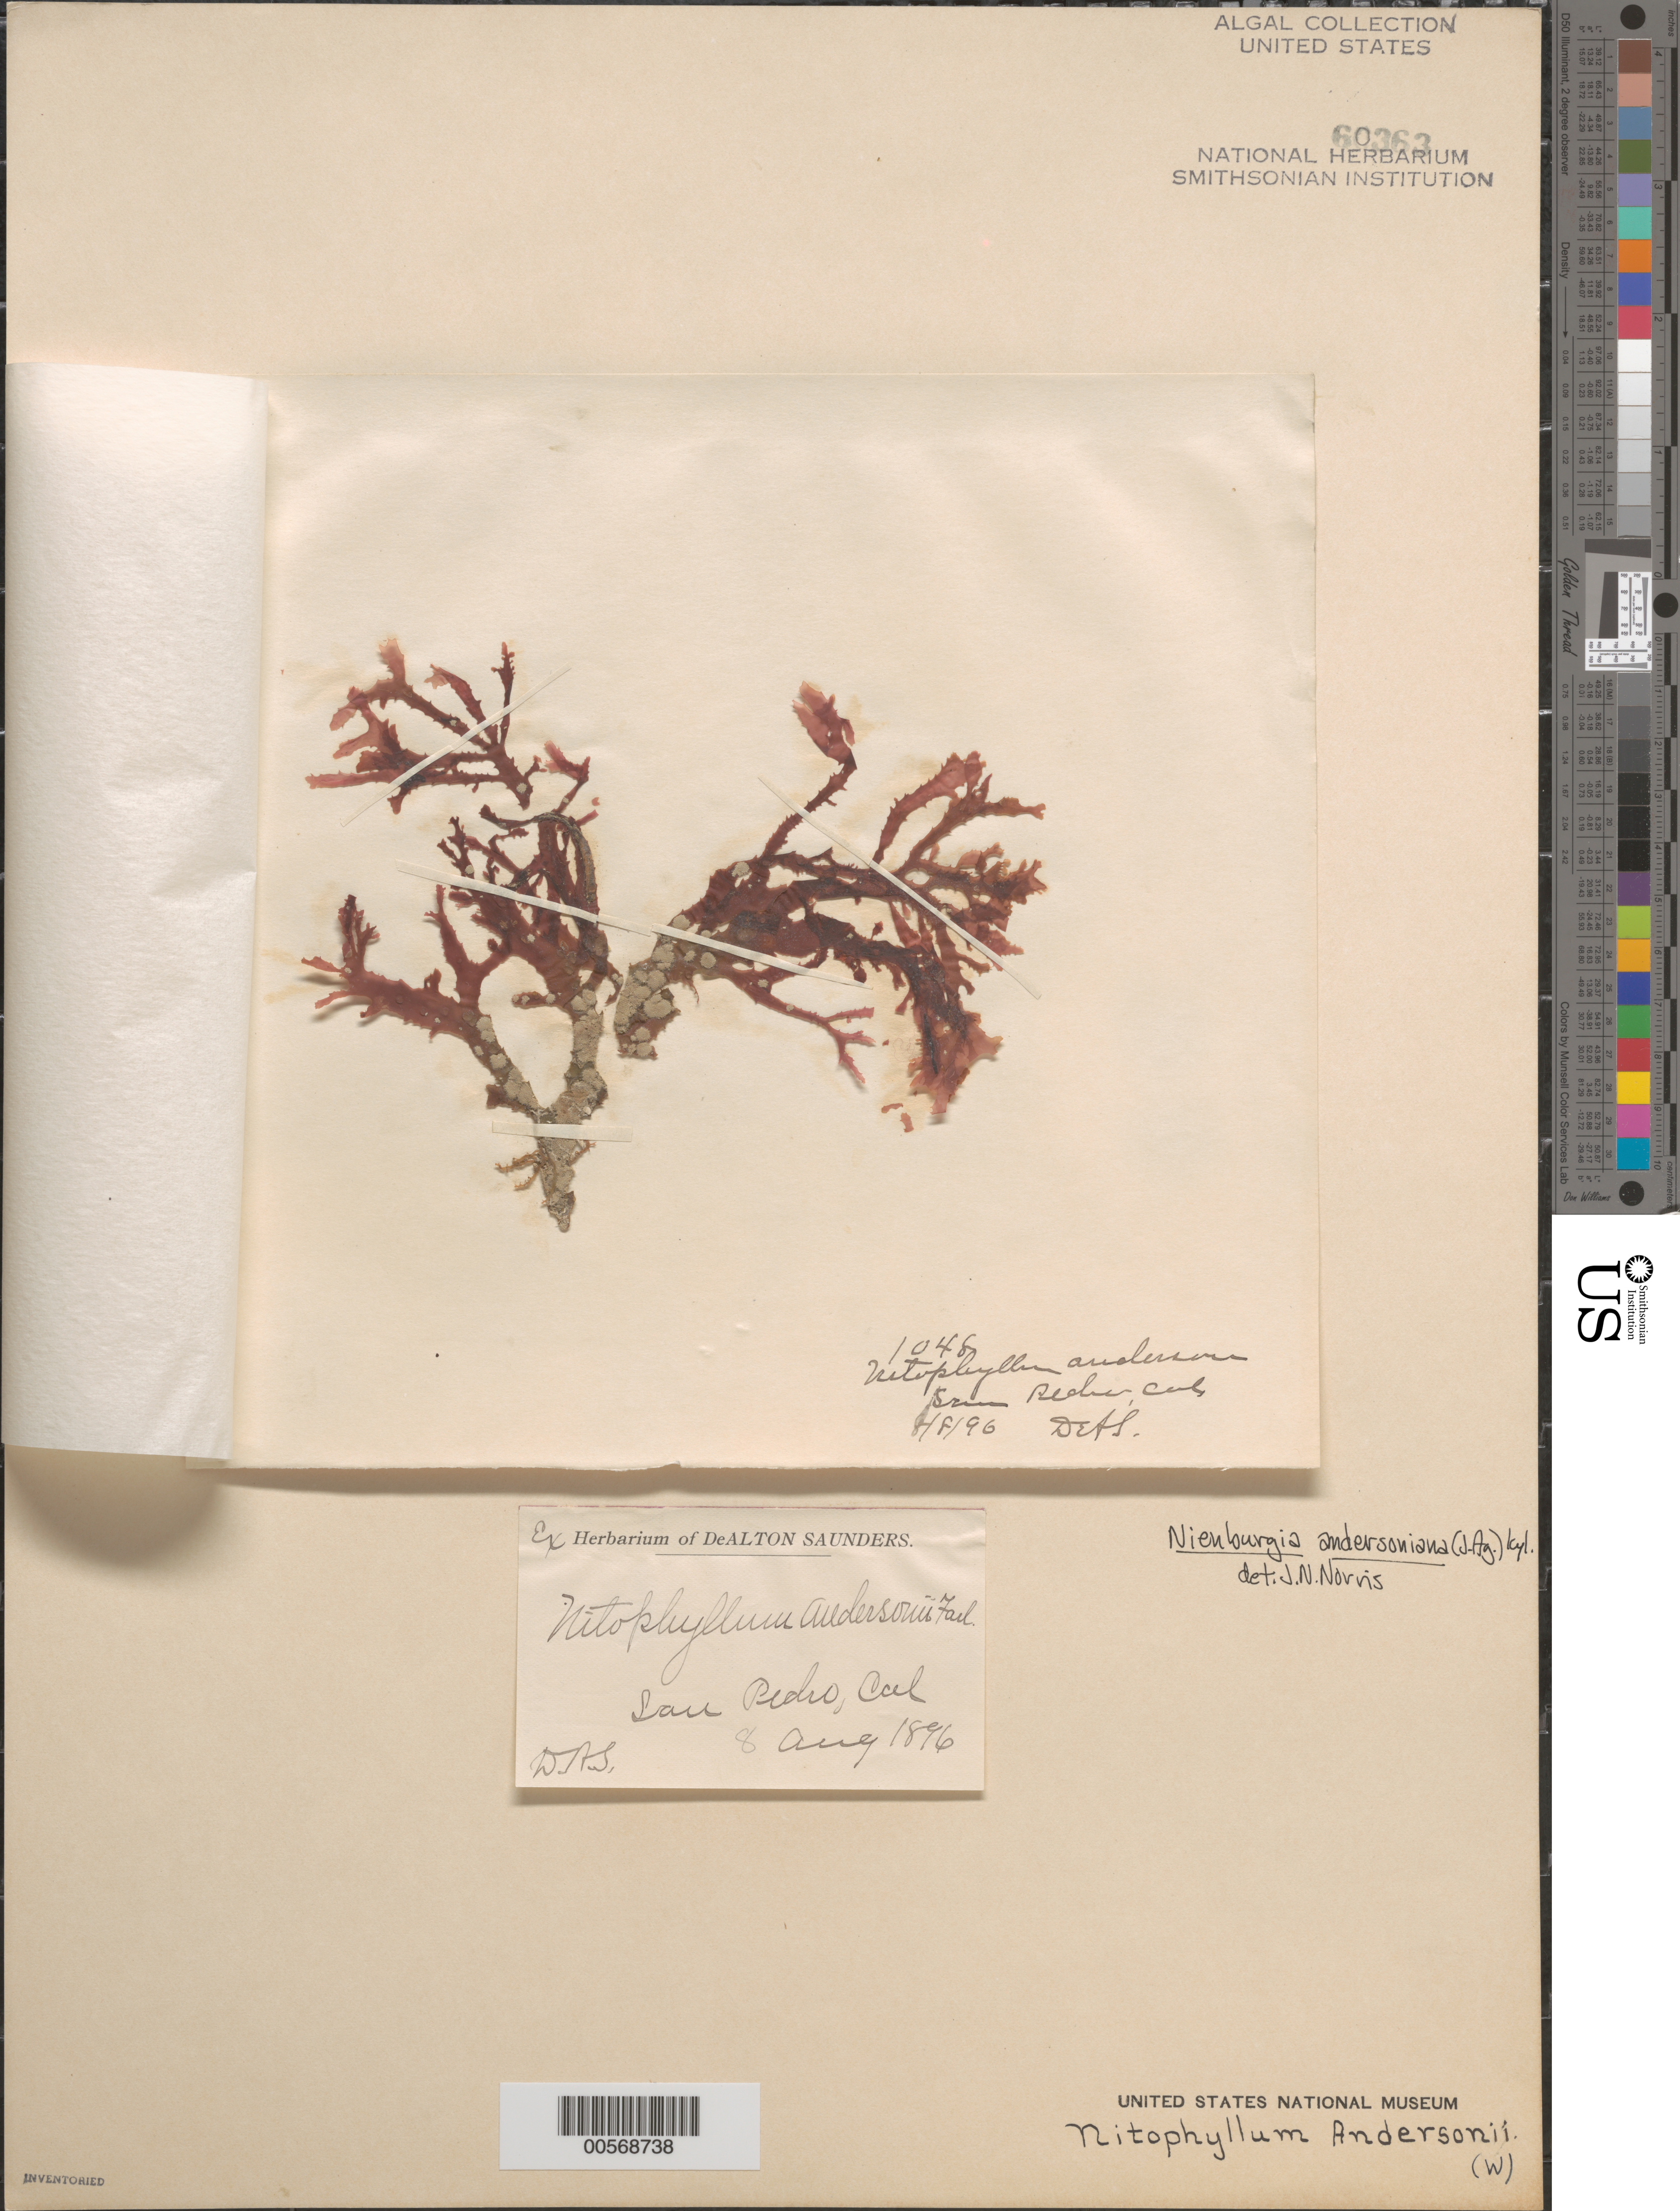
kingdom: Plantae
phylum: Rhodophyta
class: Florideophyceae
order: Ceramiales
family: Delesseriaceae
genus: Nienburgia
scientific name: Nienburgia andersoniana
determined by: Norris, James N.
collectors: D. Saunders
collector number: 1048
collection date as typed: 08 Aug 1896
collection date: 1896-08-08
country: United States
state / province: California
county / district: Los Angeles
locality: San Pedro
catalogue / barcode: US 60363